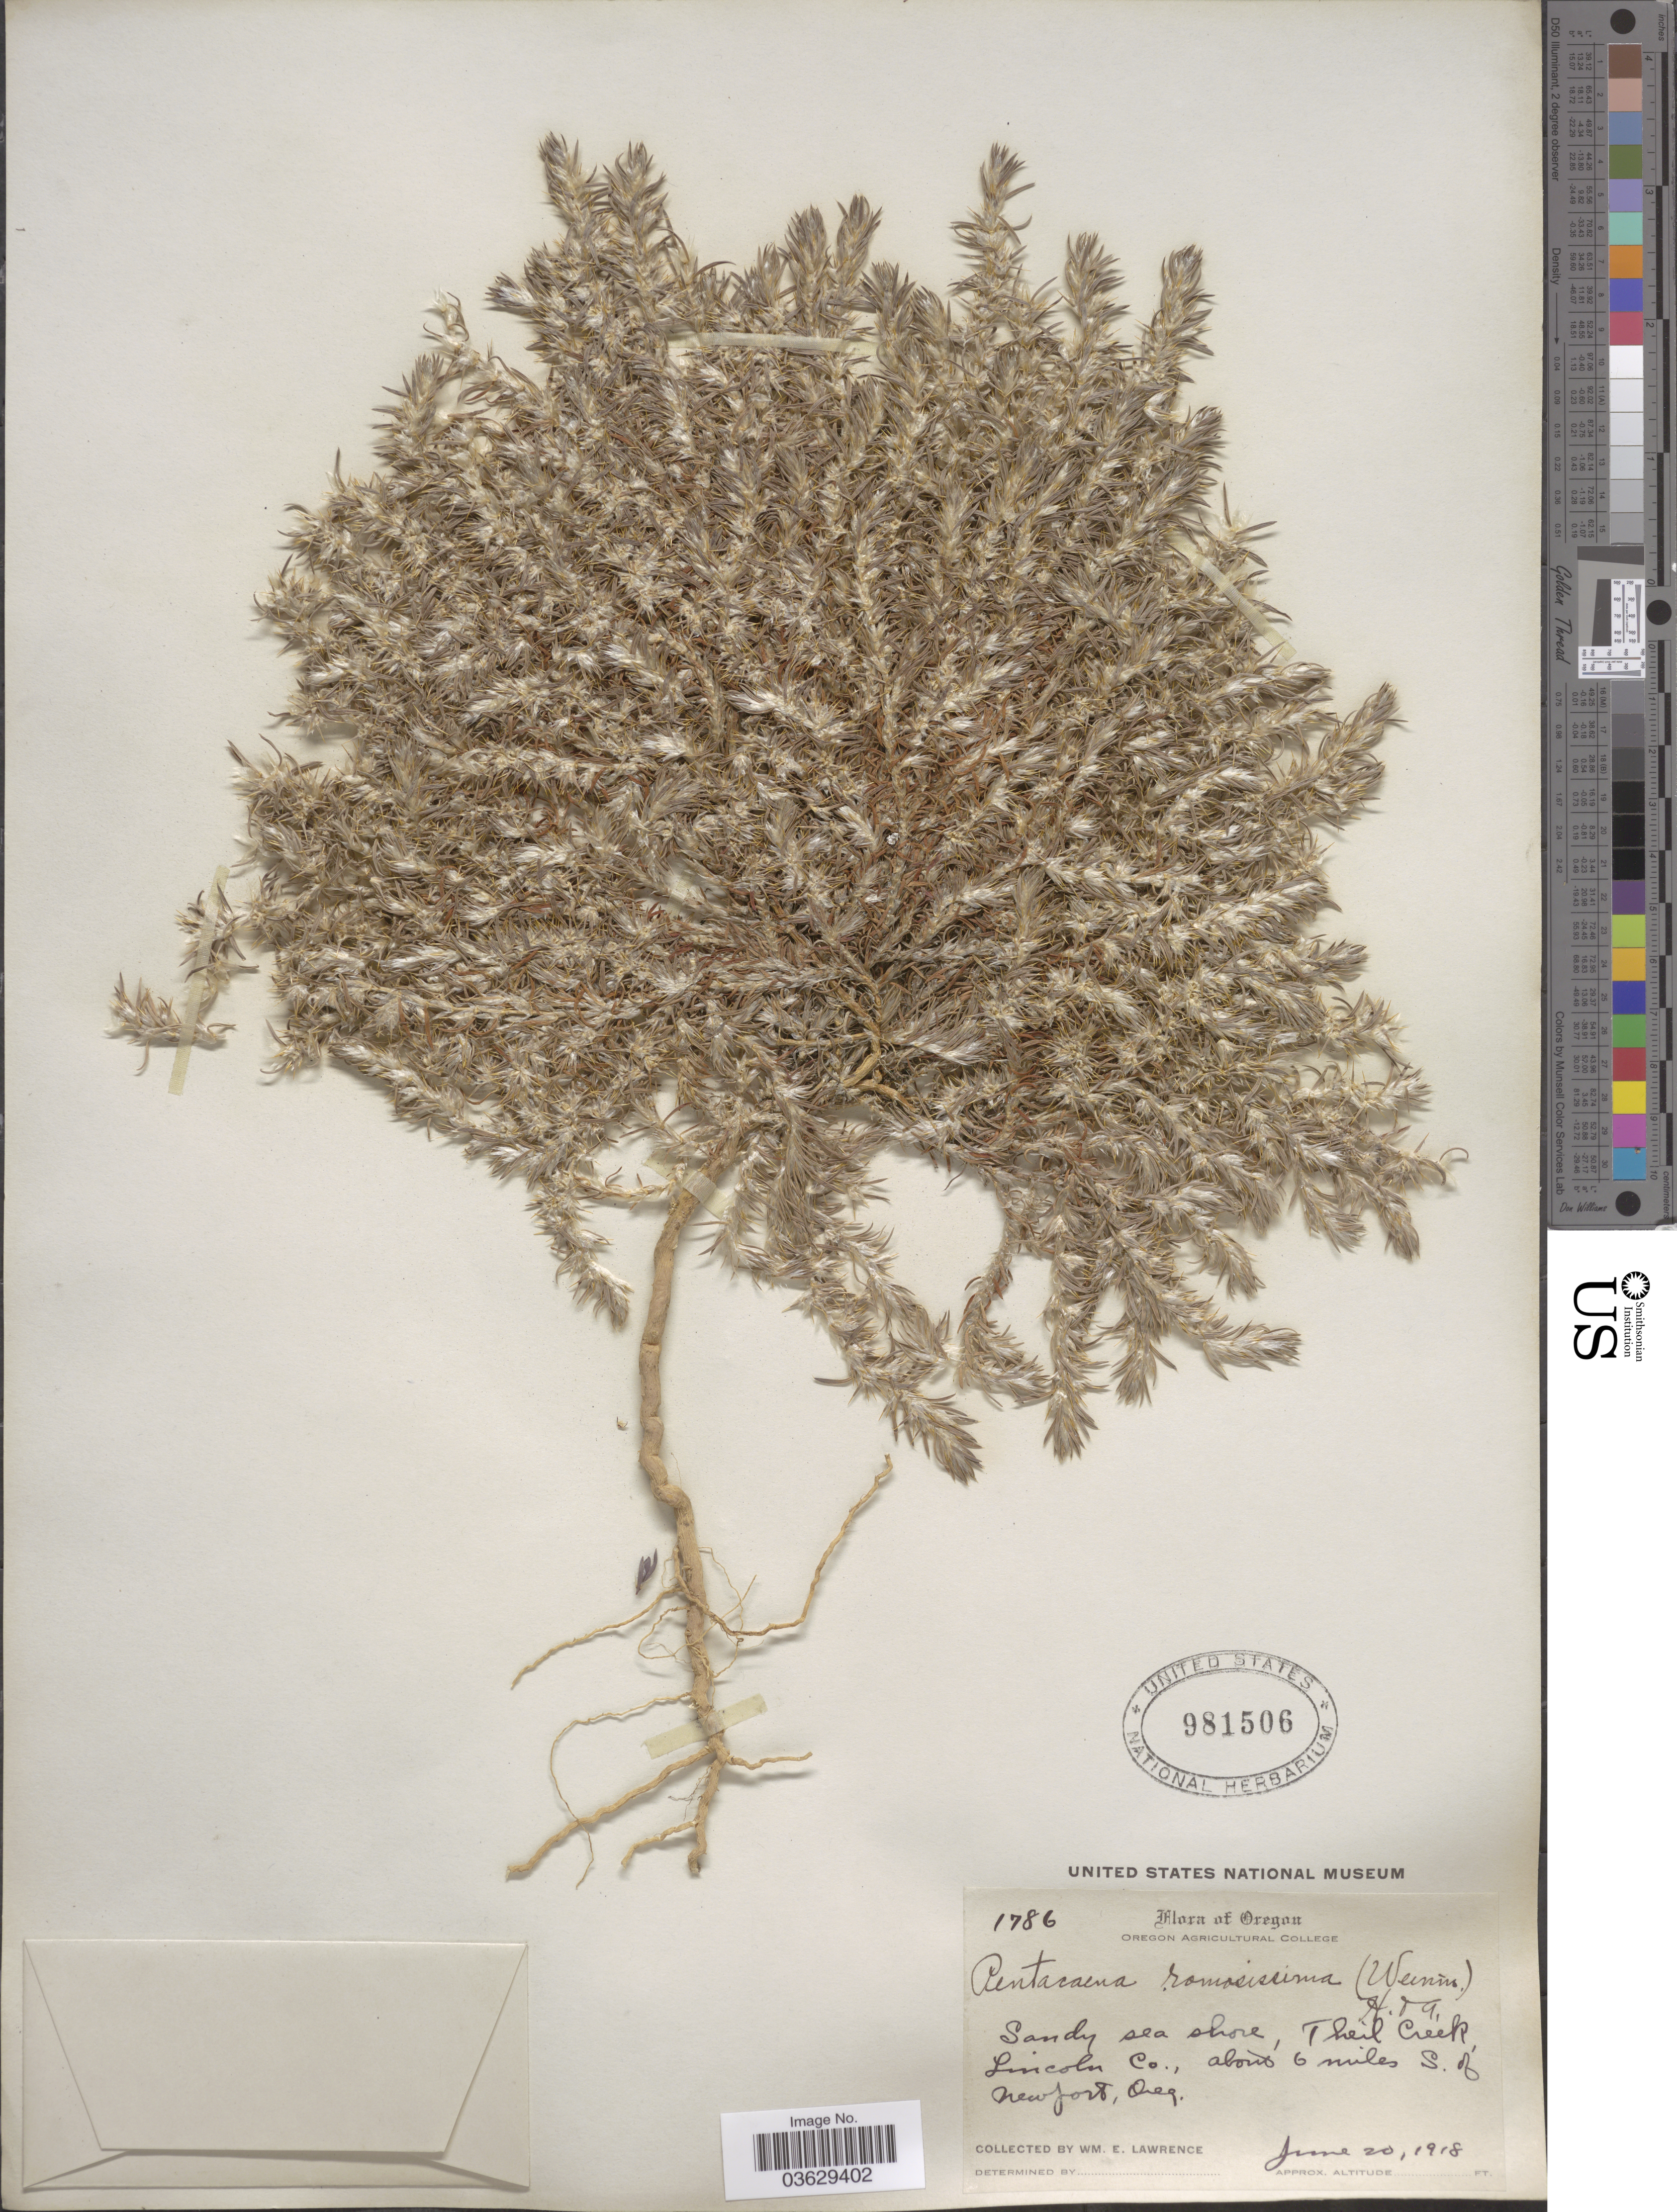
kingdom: Plantae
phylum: Tracheophyta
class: Magnoliopsida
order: Caryophyllales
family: Caryophyllaceae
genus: Cardionema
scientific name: Cardionema ramosissimum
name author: (Weinm.) A. Nelson & J.F. Macbr.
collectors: W. Lawrence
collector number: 1786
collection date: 1918-06-20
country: United States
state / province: Oregon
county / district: Lincoln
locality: Sandy sea shore, Theil Creek, Lincoln Co., about 6 miles S. of Newport.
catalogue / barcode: US 981506